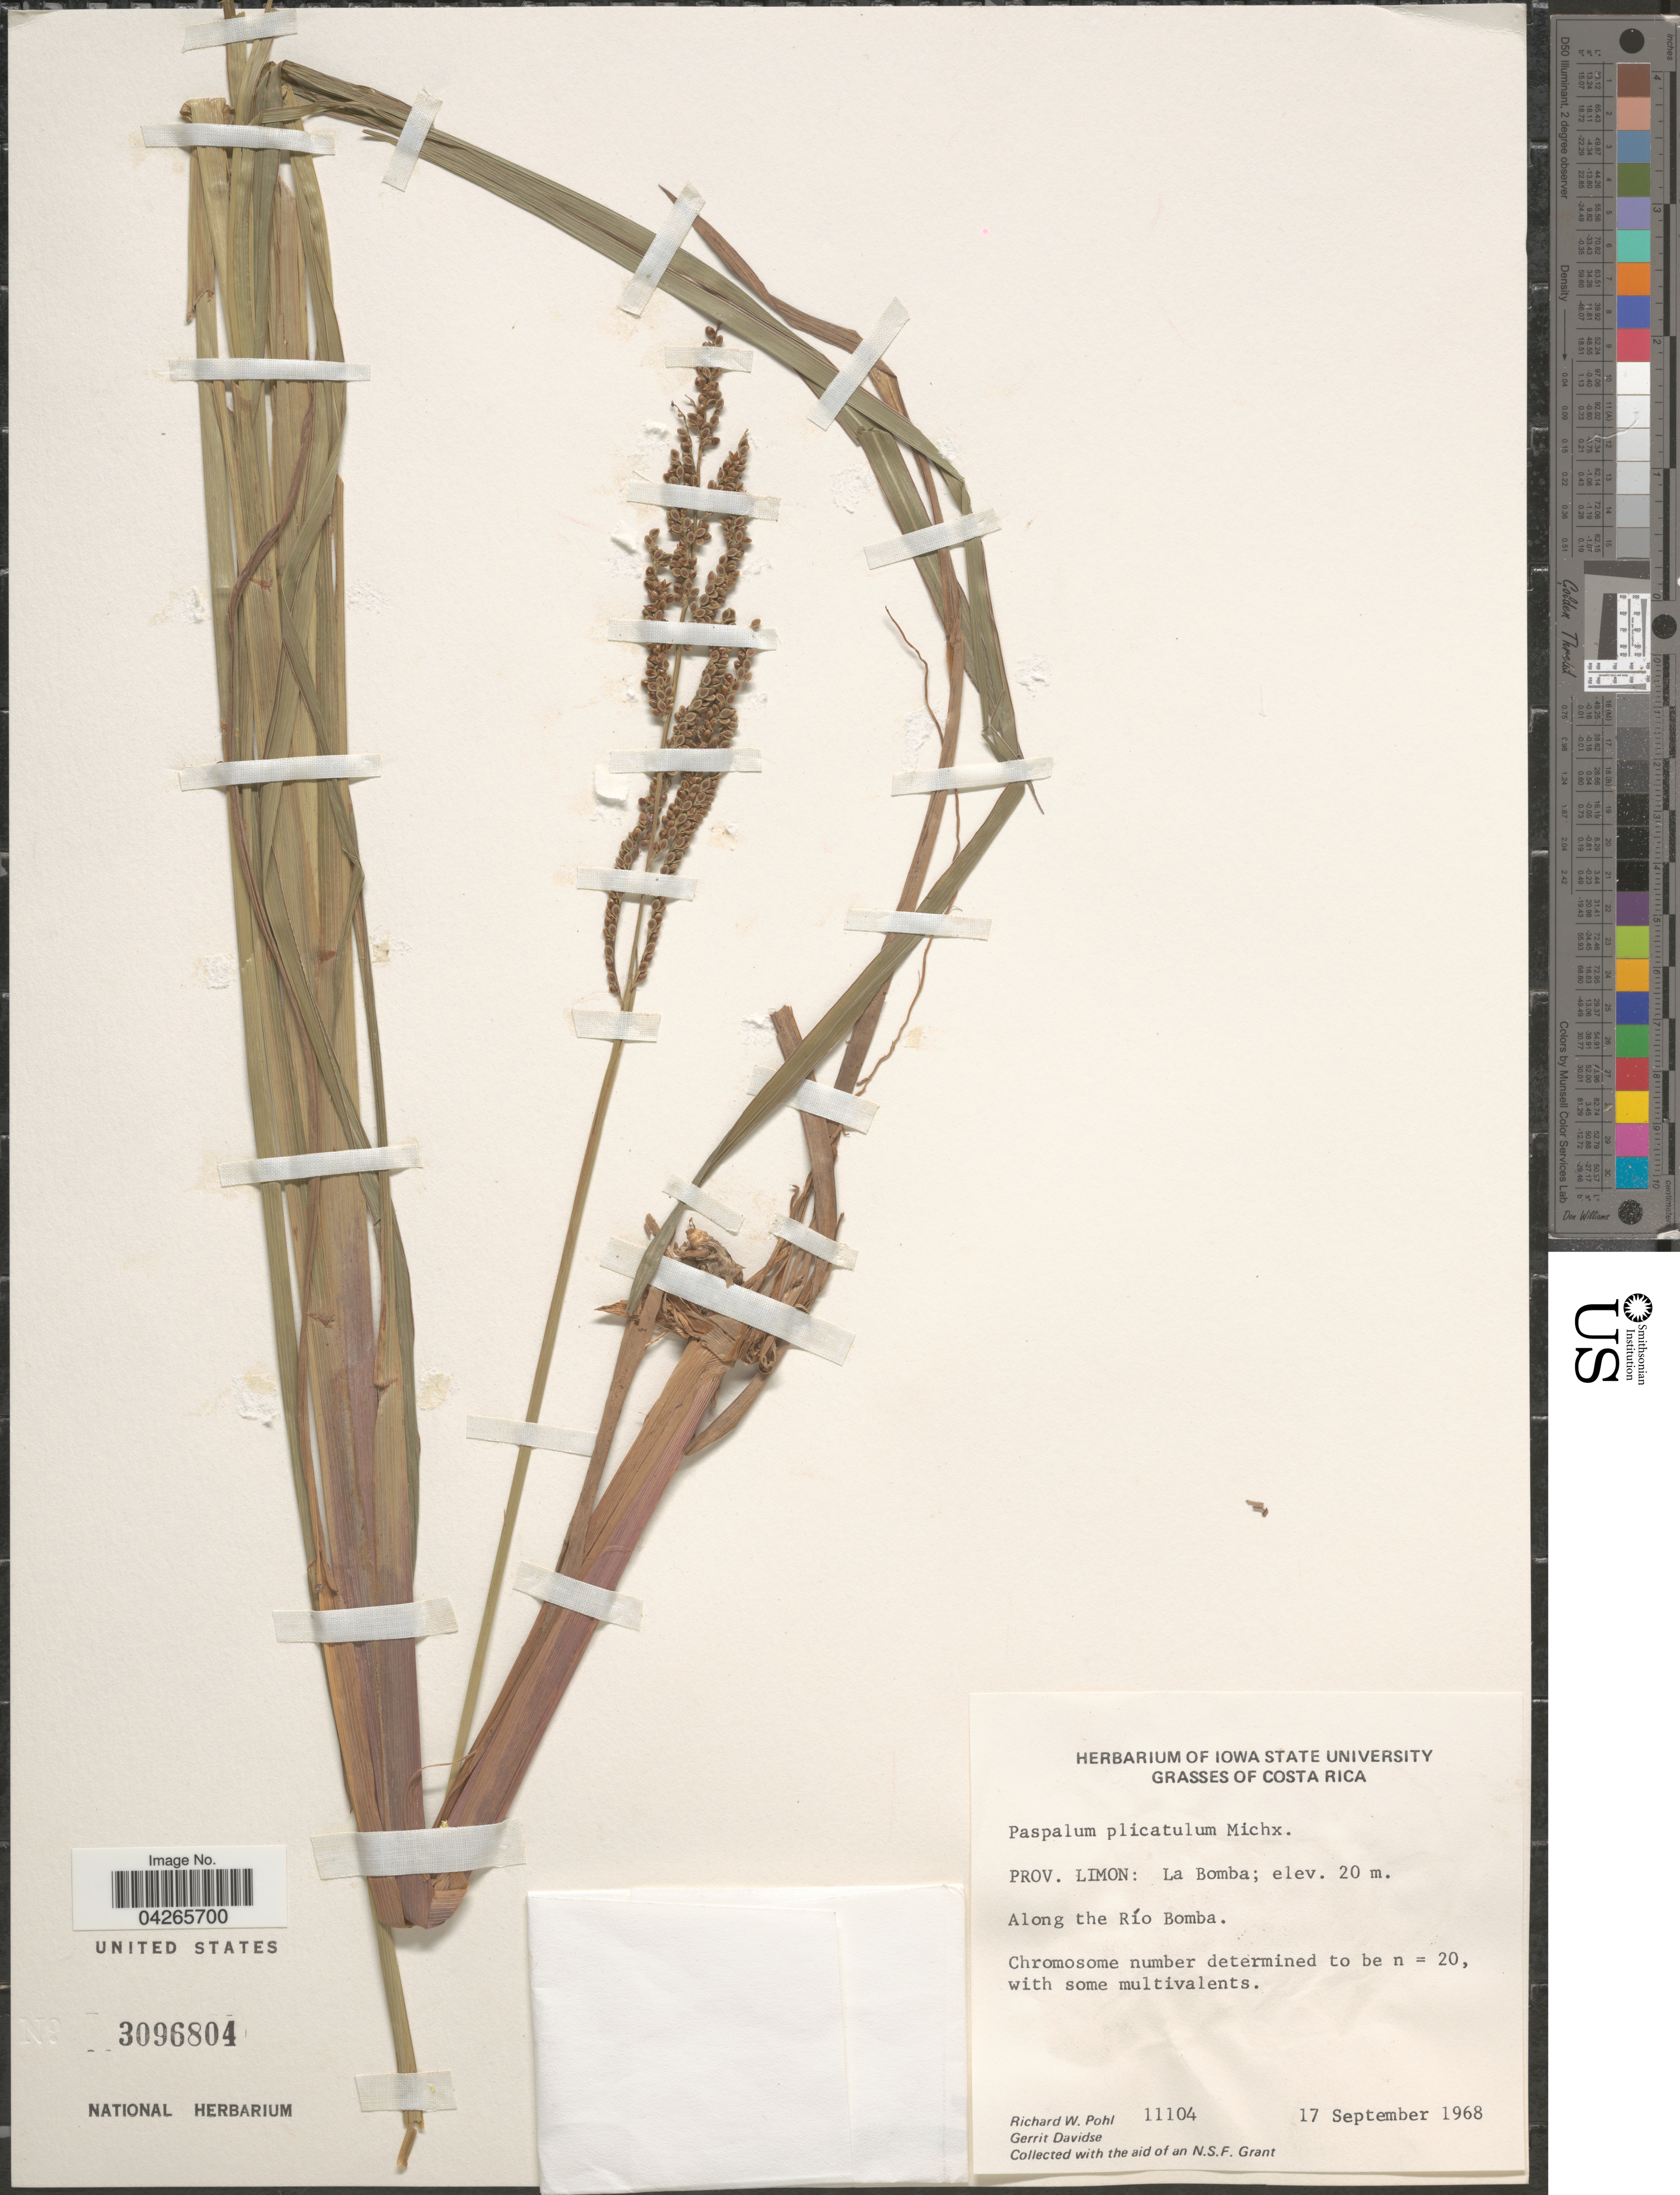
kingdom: Plantae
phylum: Tracheophyta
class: Liliopsida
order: Poales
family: Poaceae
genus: Paspalum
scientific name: Paspalum plicatulum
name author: Michx.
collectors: R. W. Pohl & G. Davidse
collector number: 11104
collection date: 1968-09-17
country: Costa Rica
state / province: Limón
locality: La Bomba. Along the Río Bomba.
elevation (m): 20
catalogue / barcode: US 3096804